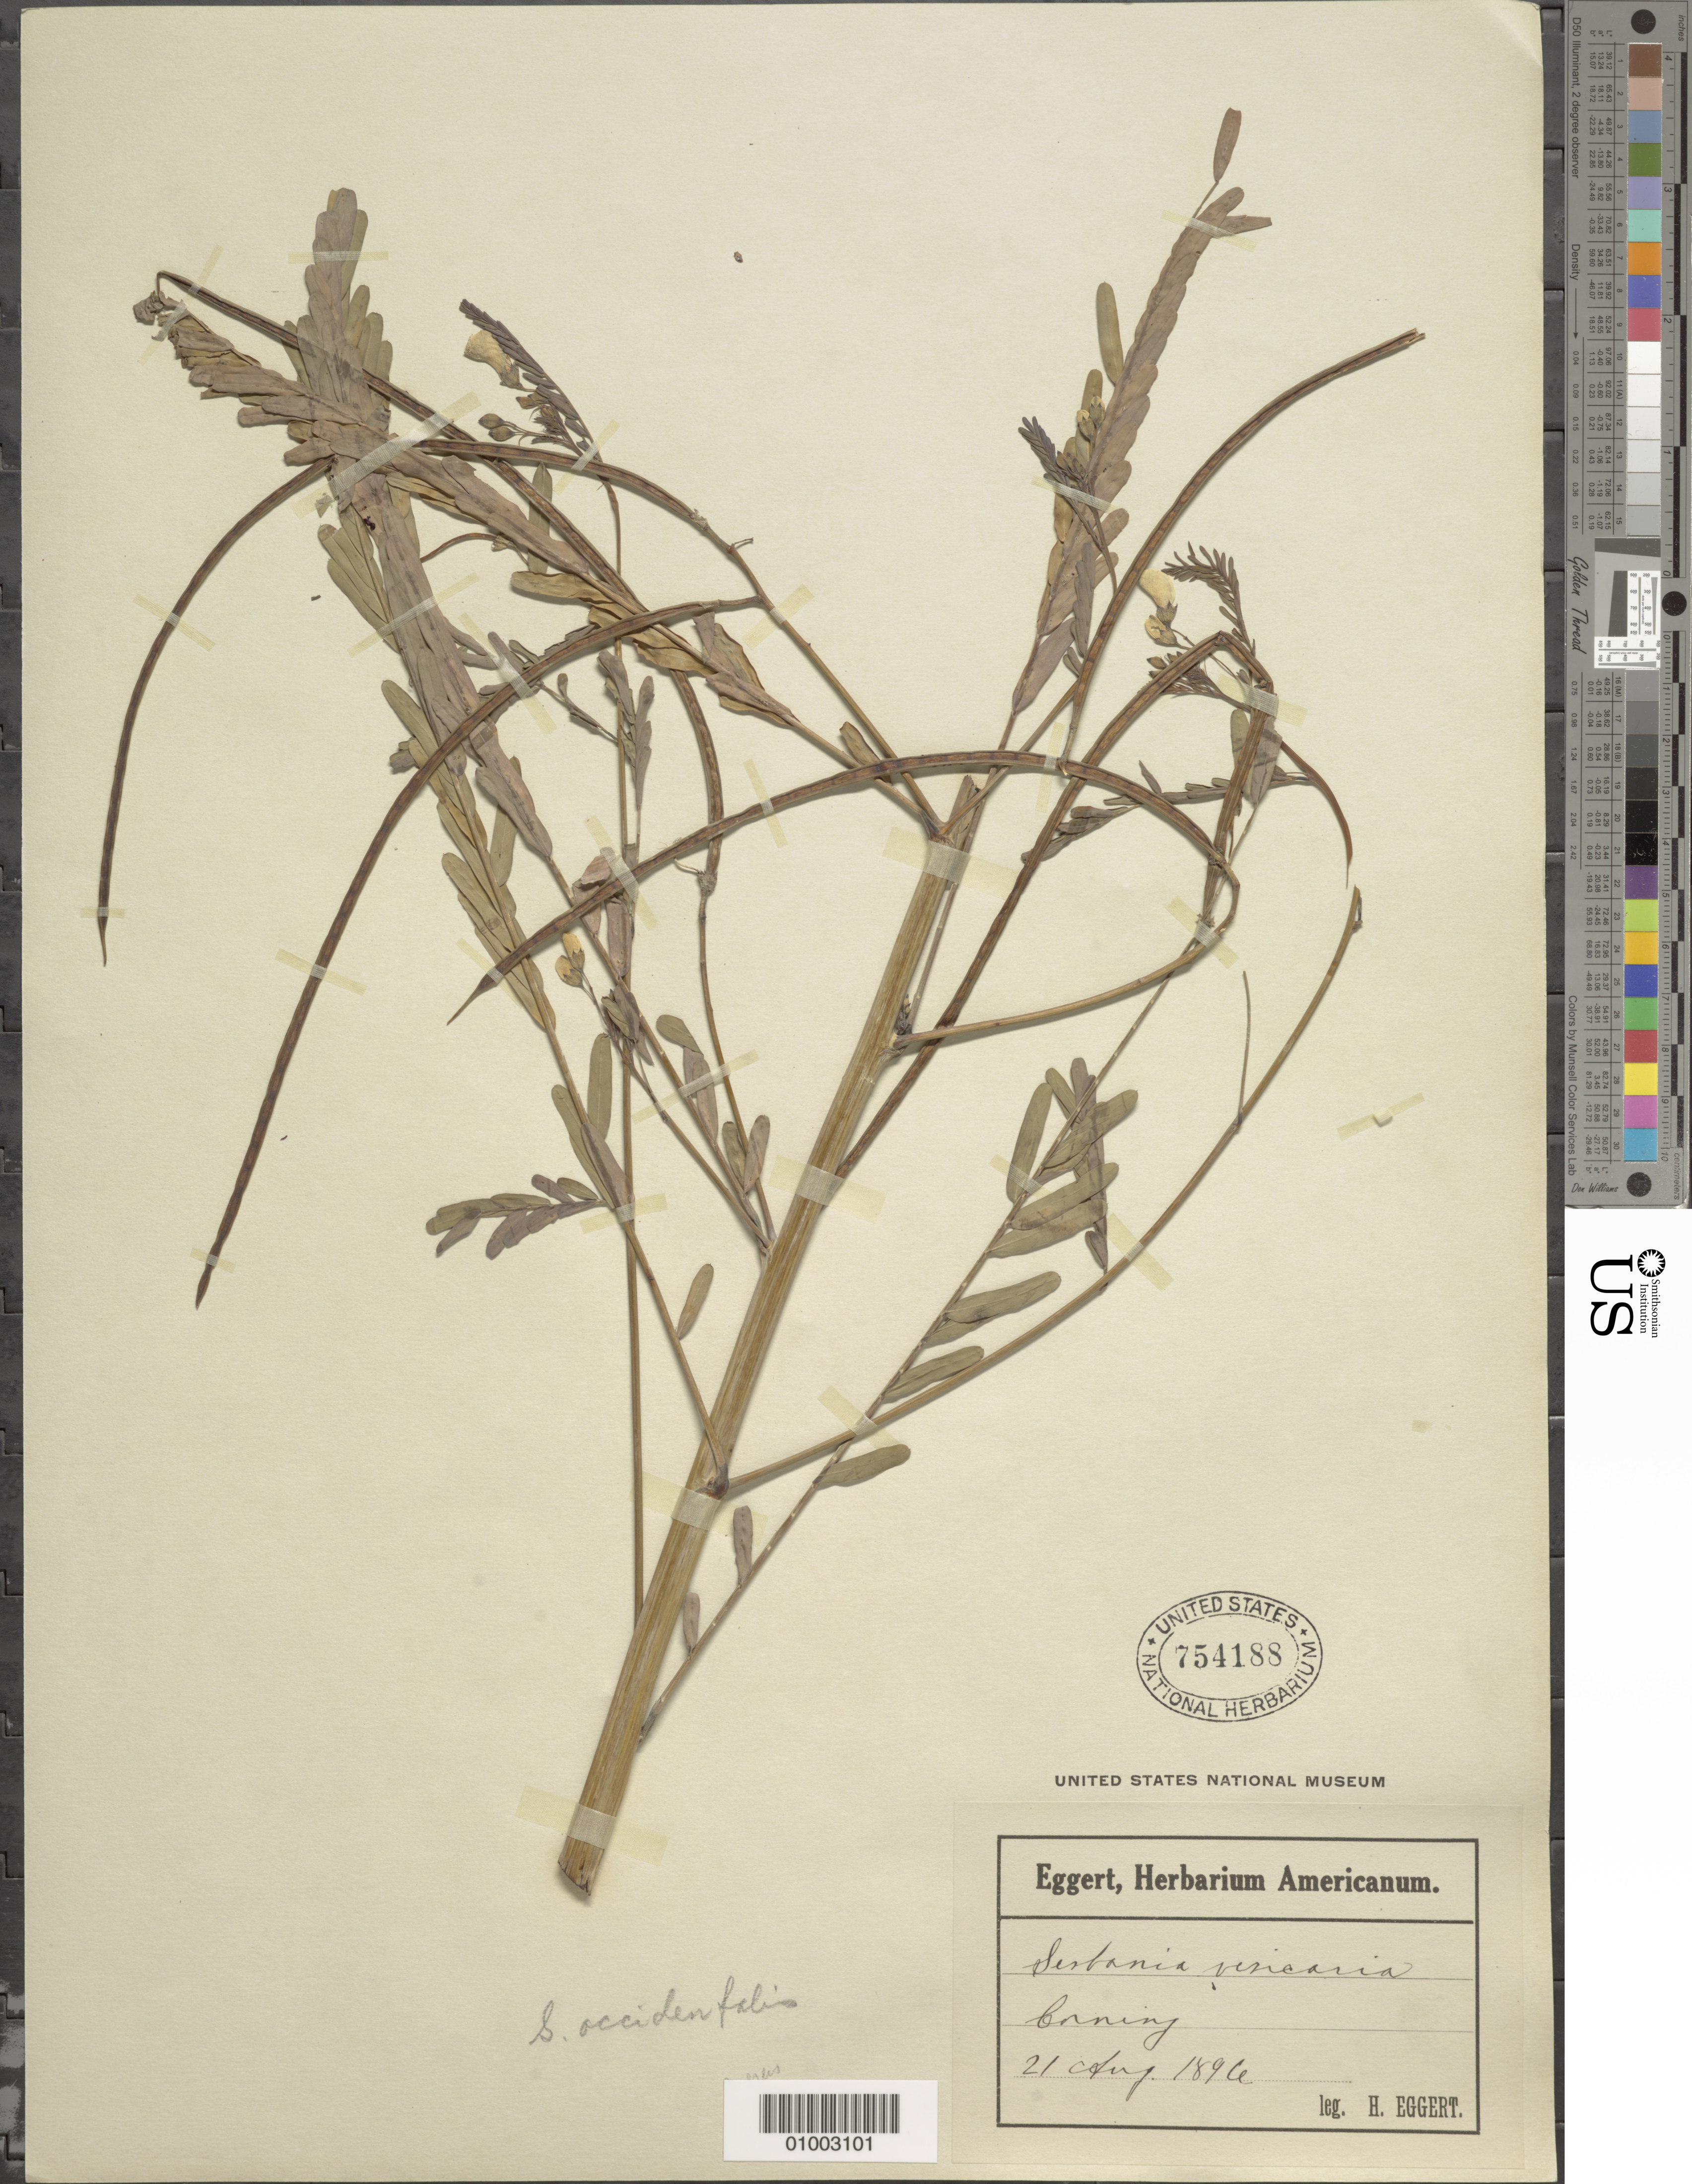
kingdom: Plantae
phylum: Tracheophyta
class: Magnoliopsida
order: Fabales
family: Fabaceae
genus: Sesbania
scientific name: Sesbania emerus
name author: (Aubl.) Urb.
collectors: H. Eggert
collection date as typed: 21 Aug 1896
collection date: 1896-08-21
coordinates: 0 N, 0 E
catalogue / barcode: US 754188